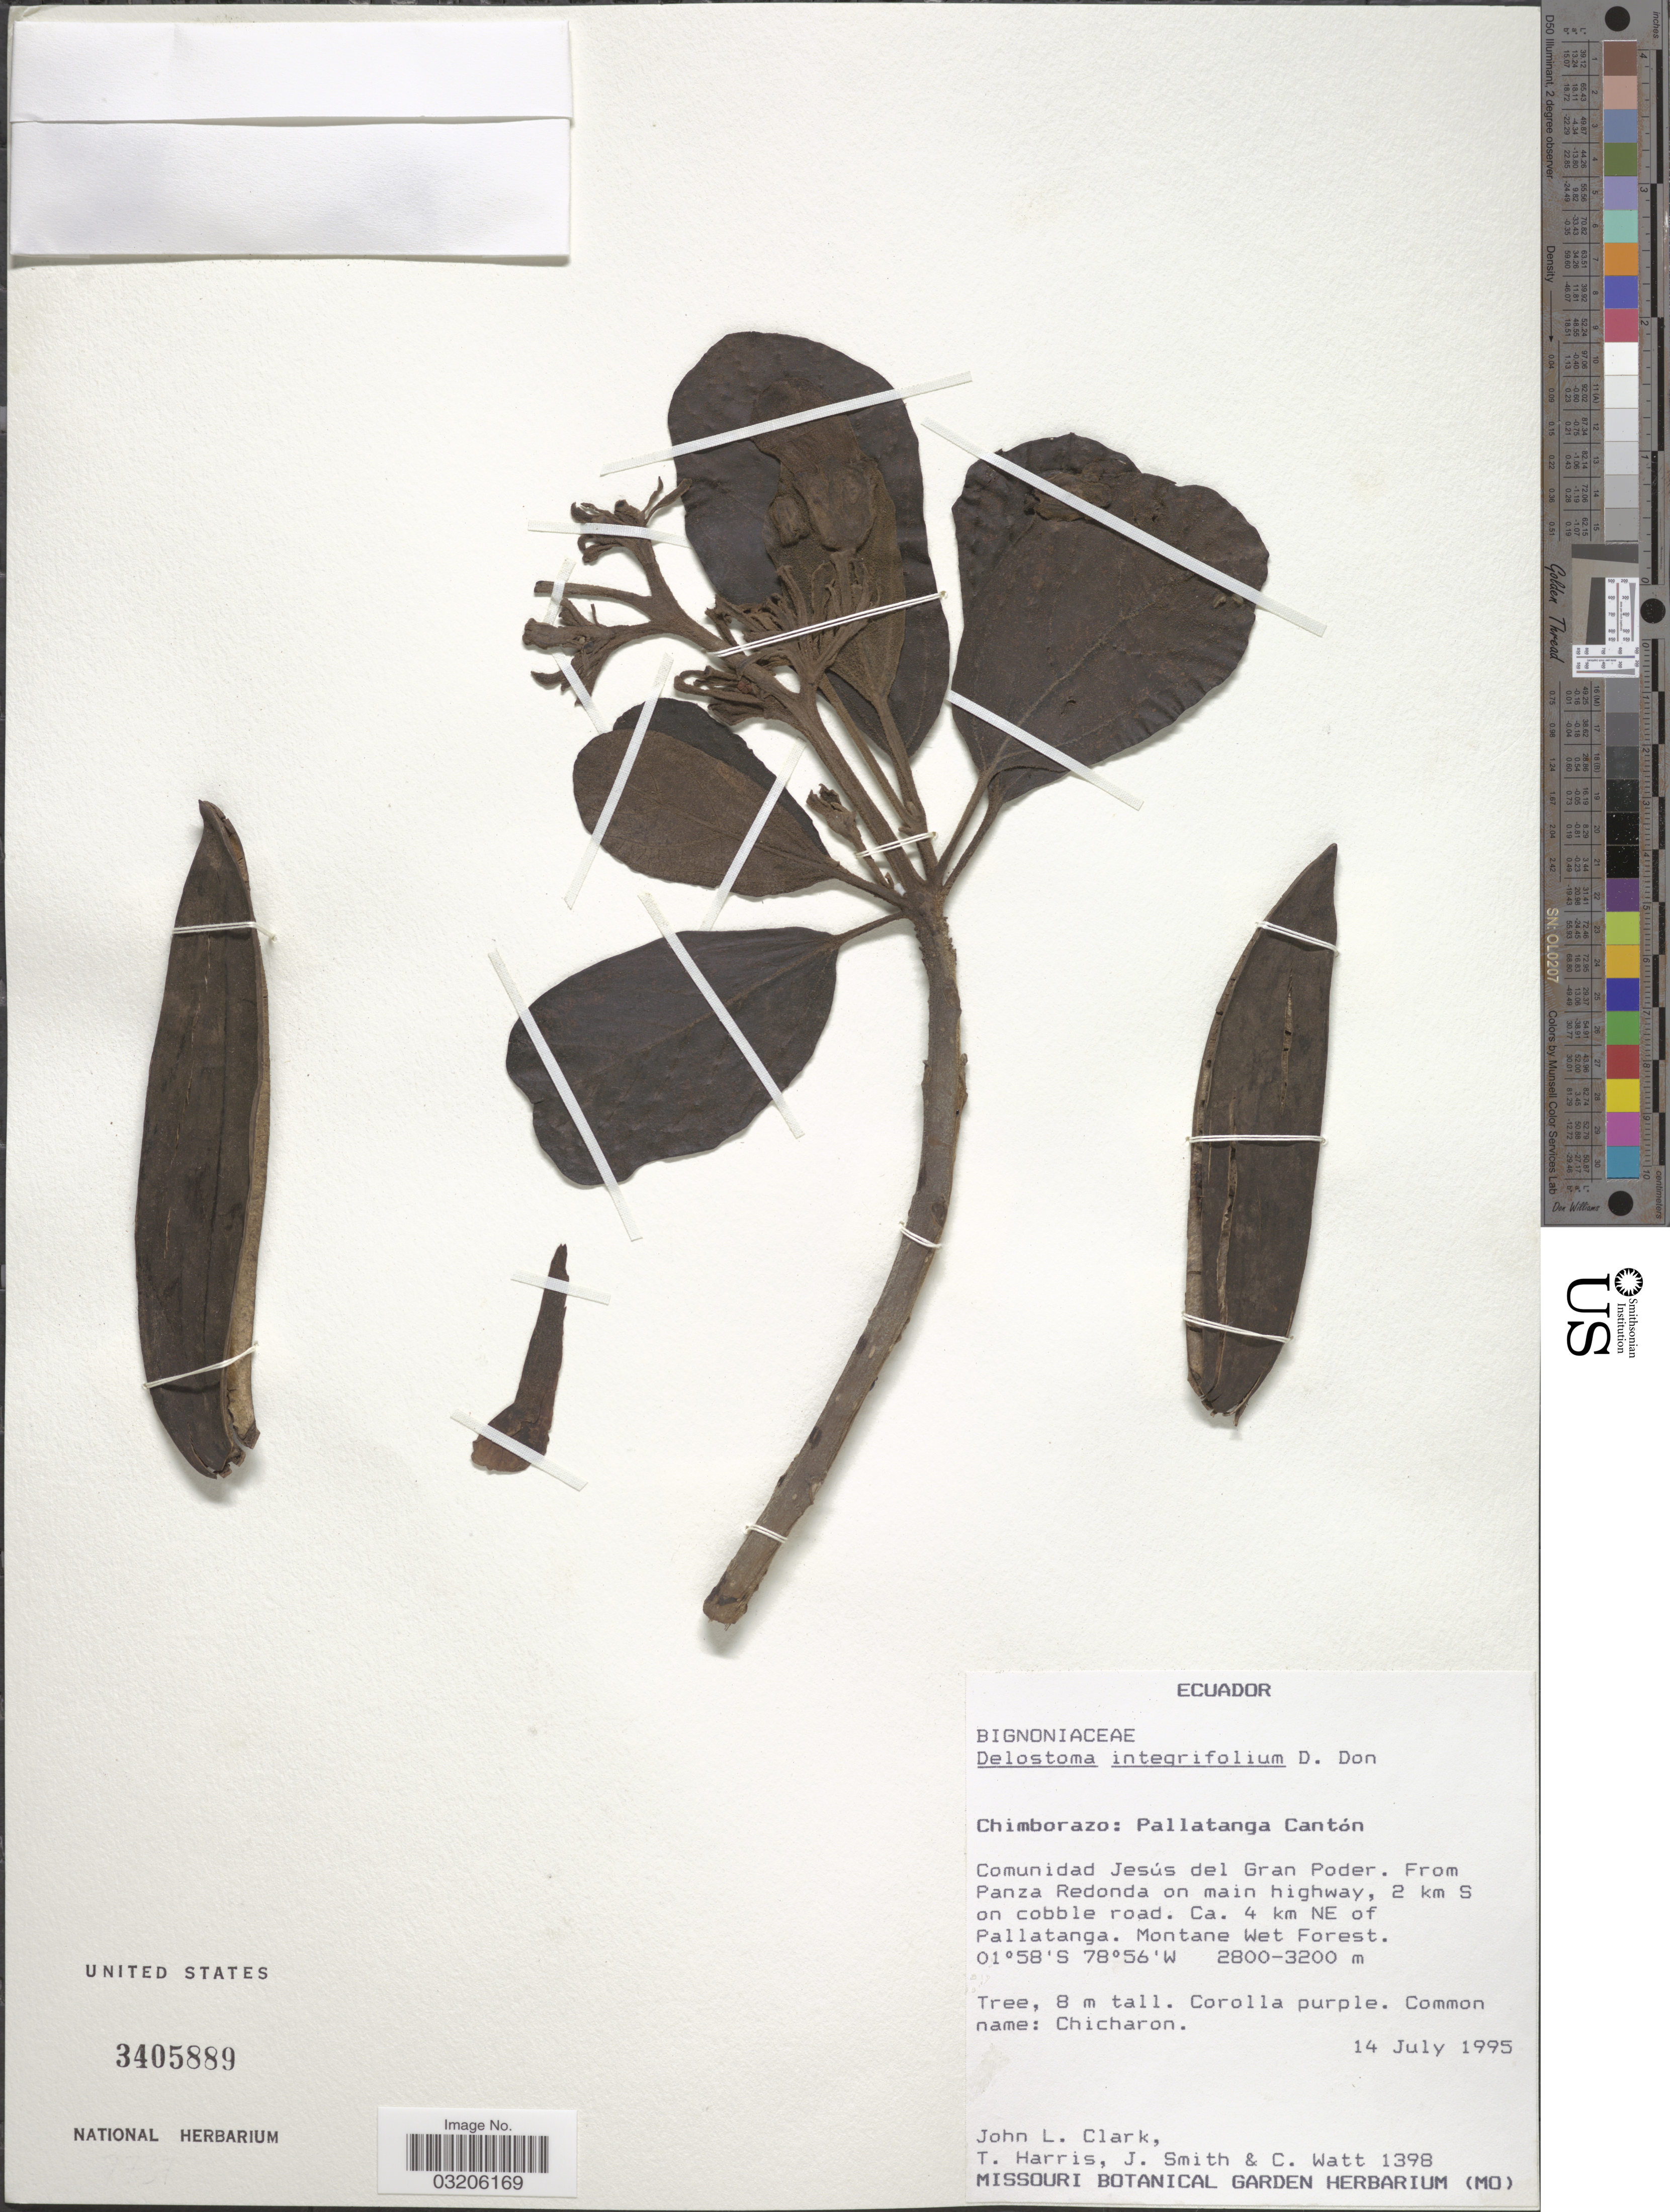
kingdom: Plantae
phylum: Tracheophyta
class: Magnoliopsida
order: Lamiales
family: Bignoniaceae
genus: Delostoma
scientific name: Delostoma integrifolium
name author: D. Don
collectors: J. L. Clark, T. Harris, J. Smith & C. Watt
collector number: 1398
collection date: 1995-07-14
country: Ecuador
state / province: Chimborazo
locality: Pallatanga Cantón. Comunidad Jesús del Gran Poder. From Panza Redonda on main highway, 2 km S on cobble road. Ca. 4 km NE of Pallatanga.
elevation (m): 2800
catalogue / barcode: US 3405889